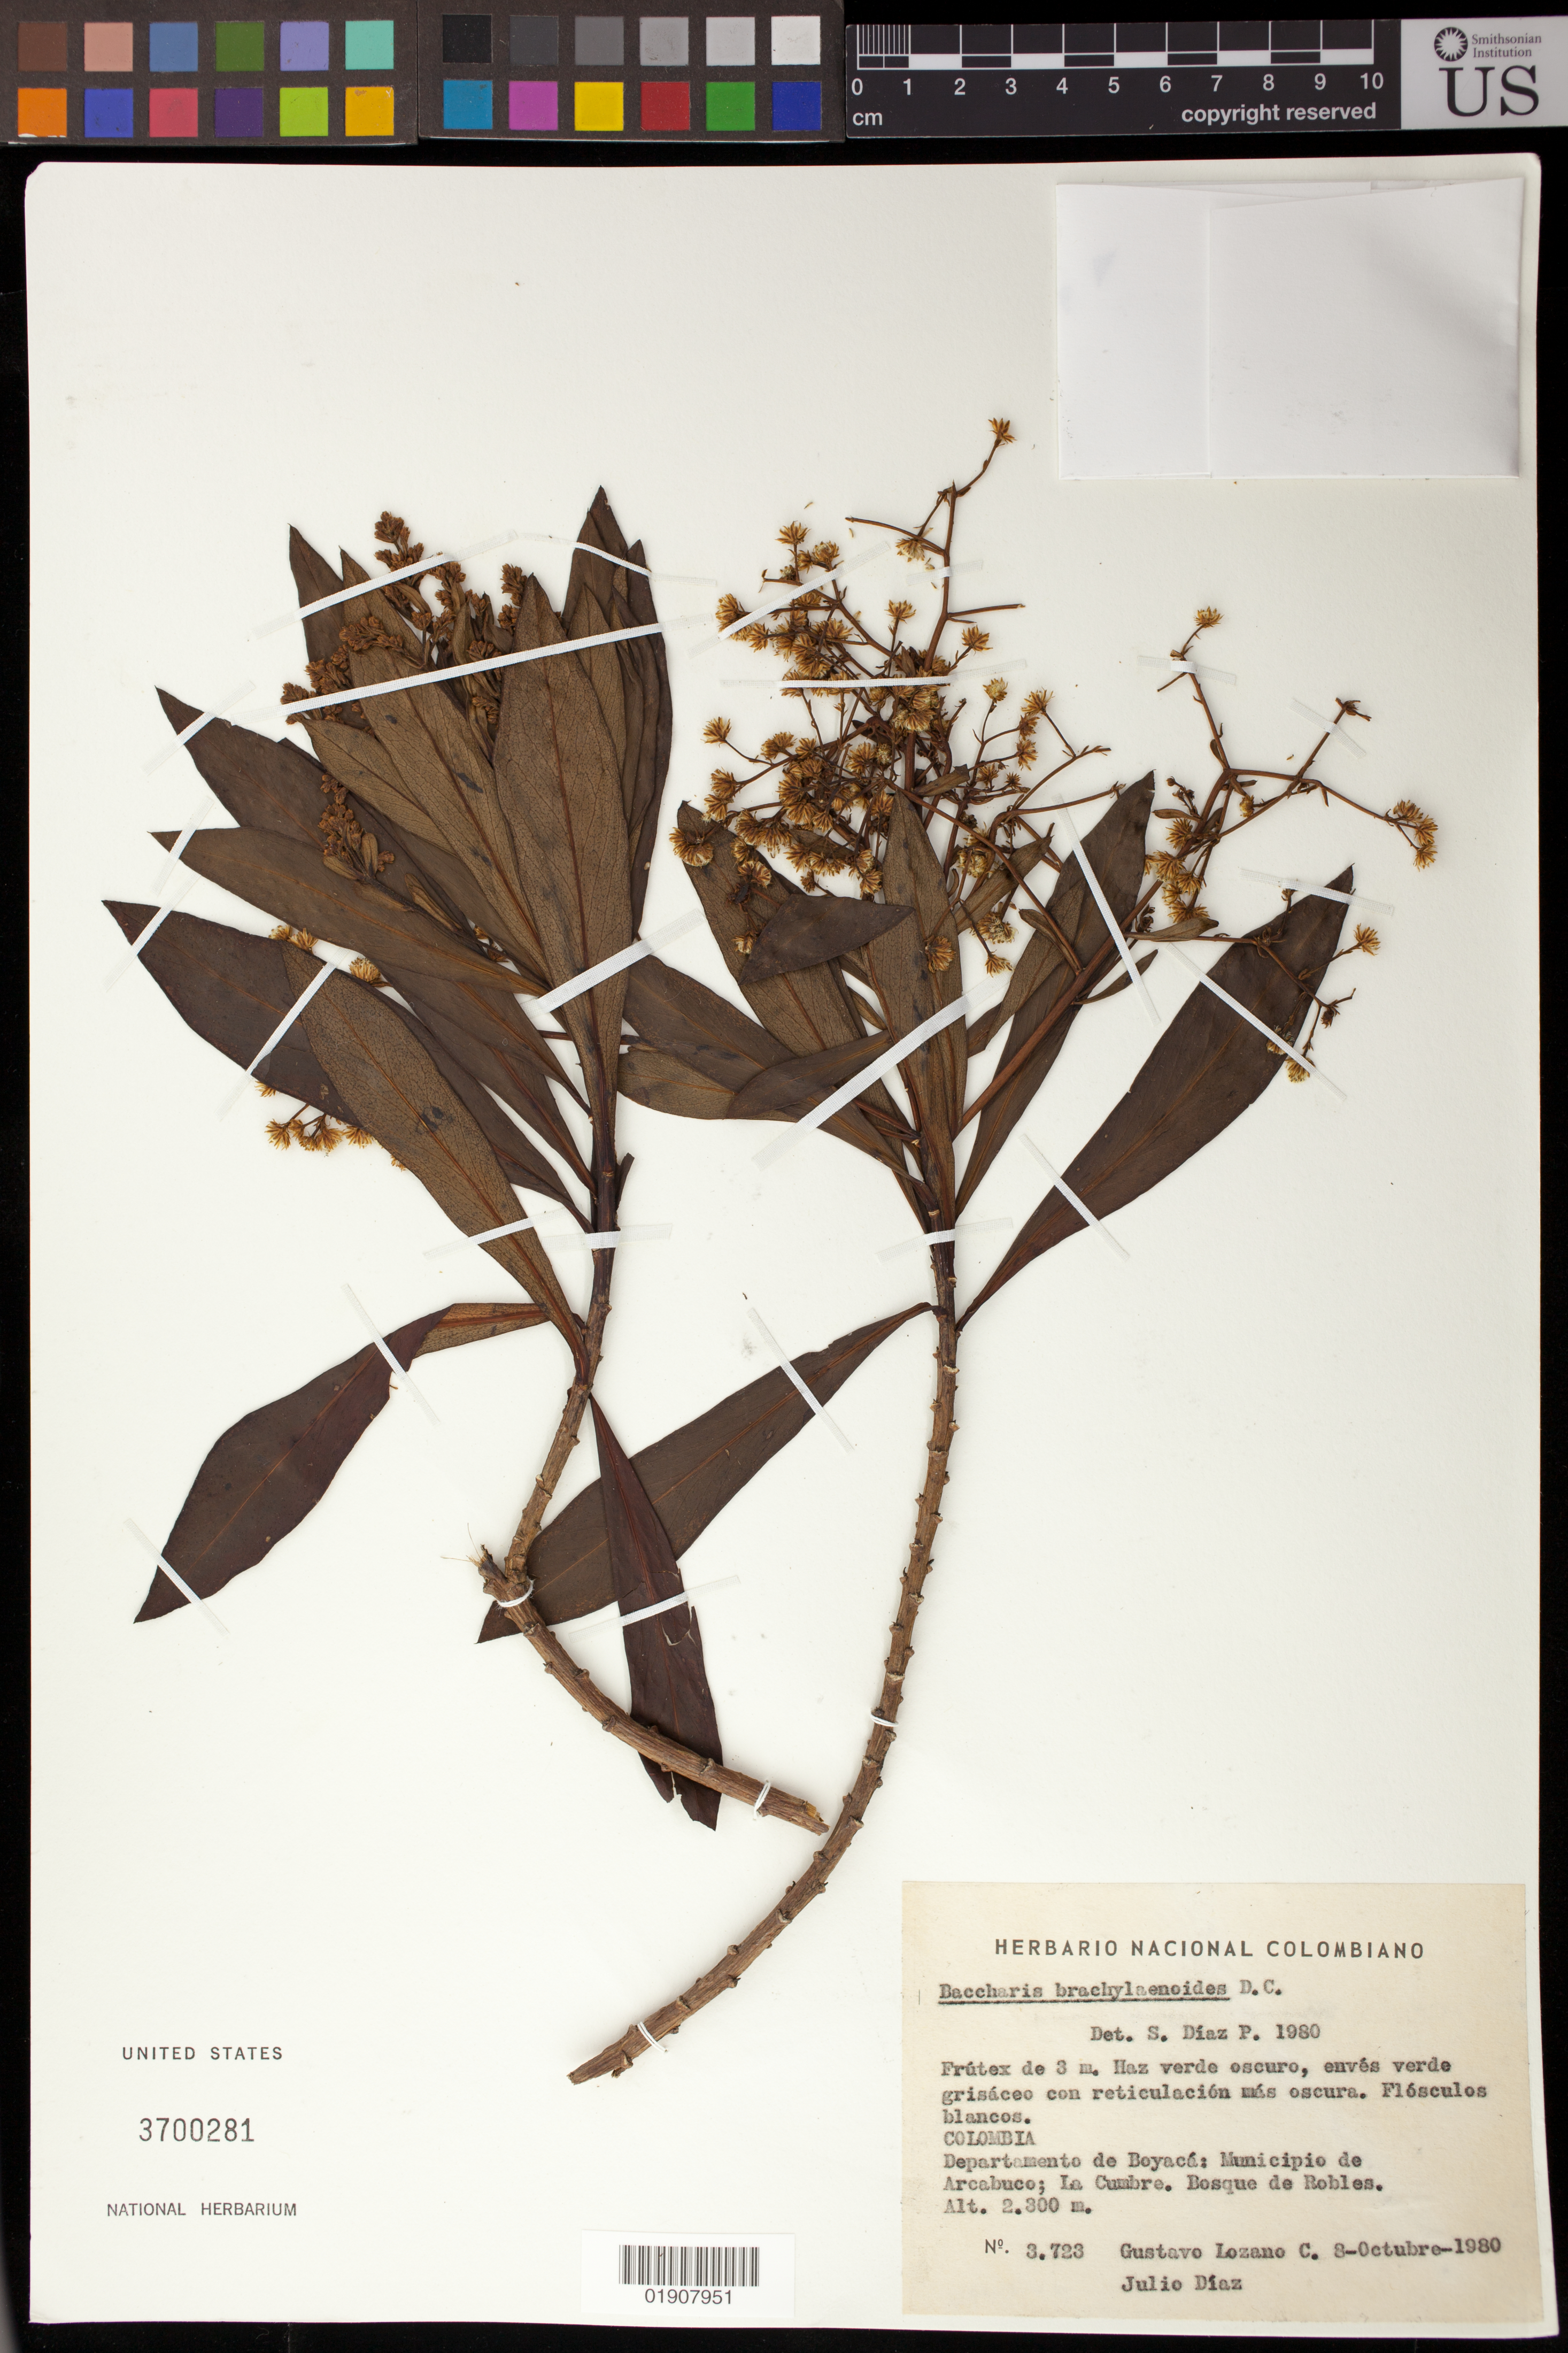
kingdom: Plantae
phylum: Tracheophyta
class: Magnoliopsida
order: Asterales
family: Asteraceae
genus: Baccharis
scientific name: Baccharis brachylaenoides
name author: DC.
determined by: Díaz Píedrahíta, S.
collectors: G. Lozano-Contreras & J. Diaz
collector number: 3723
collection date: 1980-10-08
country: Colombia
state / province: Boyacá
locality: Arcabuco, La Cumbe. Bosque de Robles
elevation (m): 2300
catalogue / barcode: US 3700281